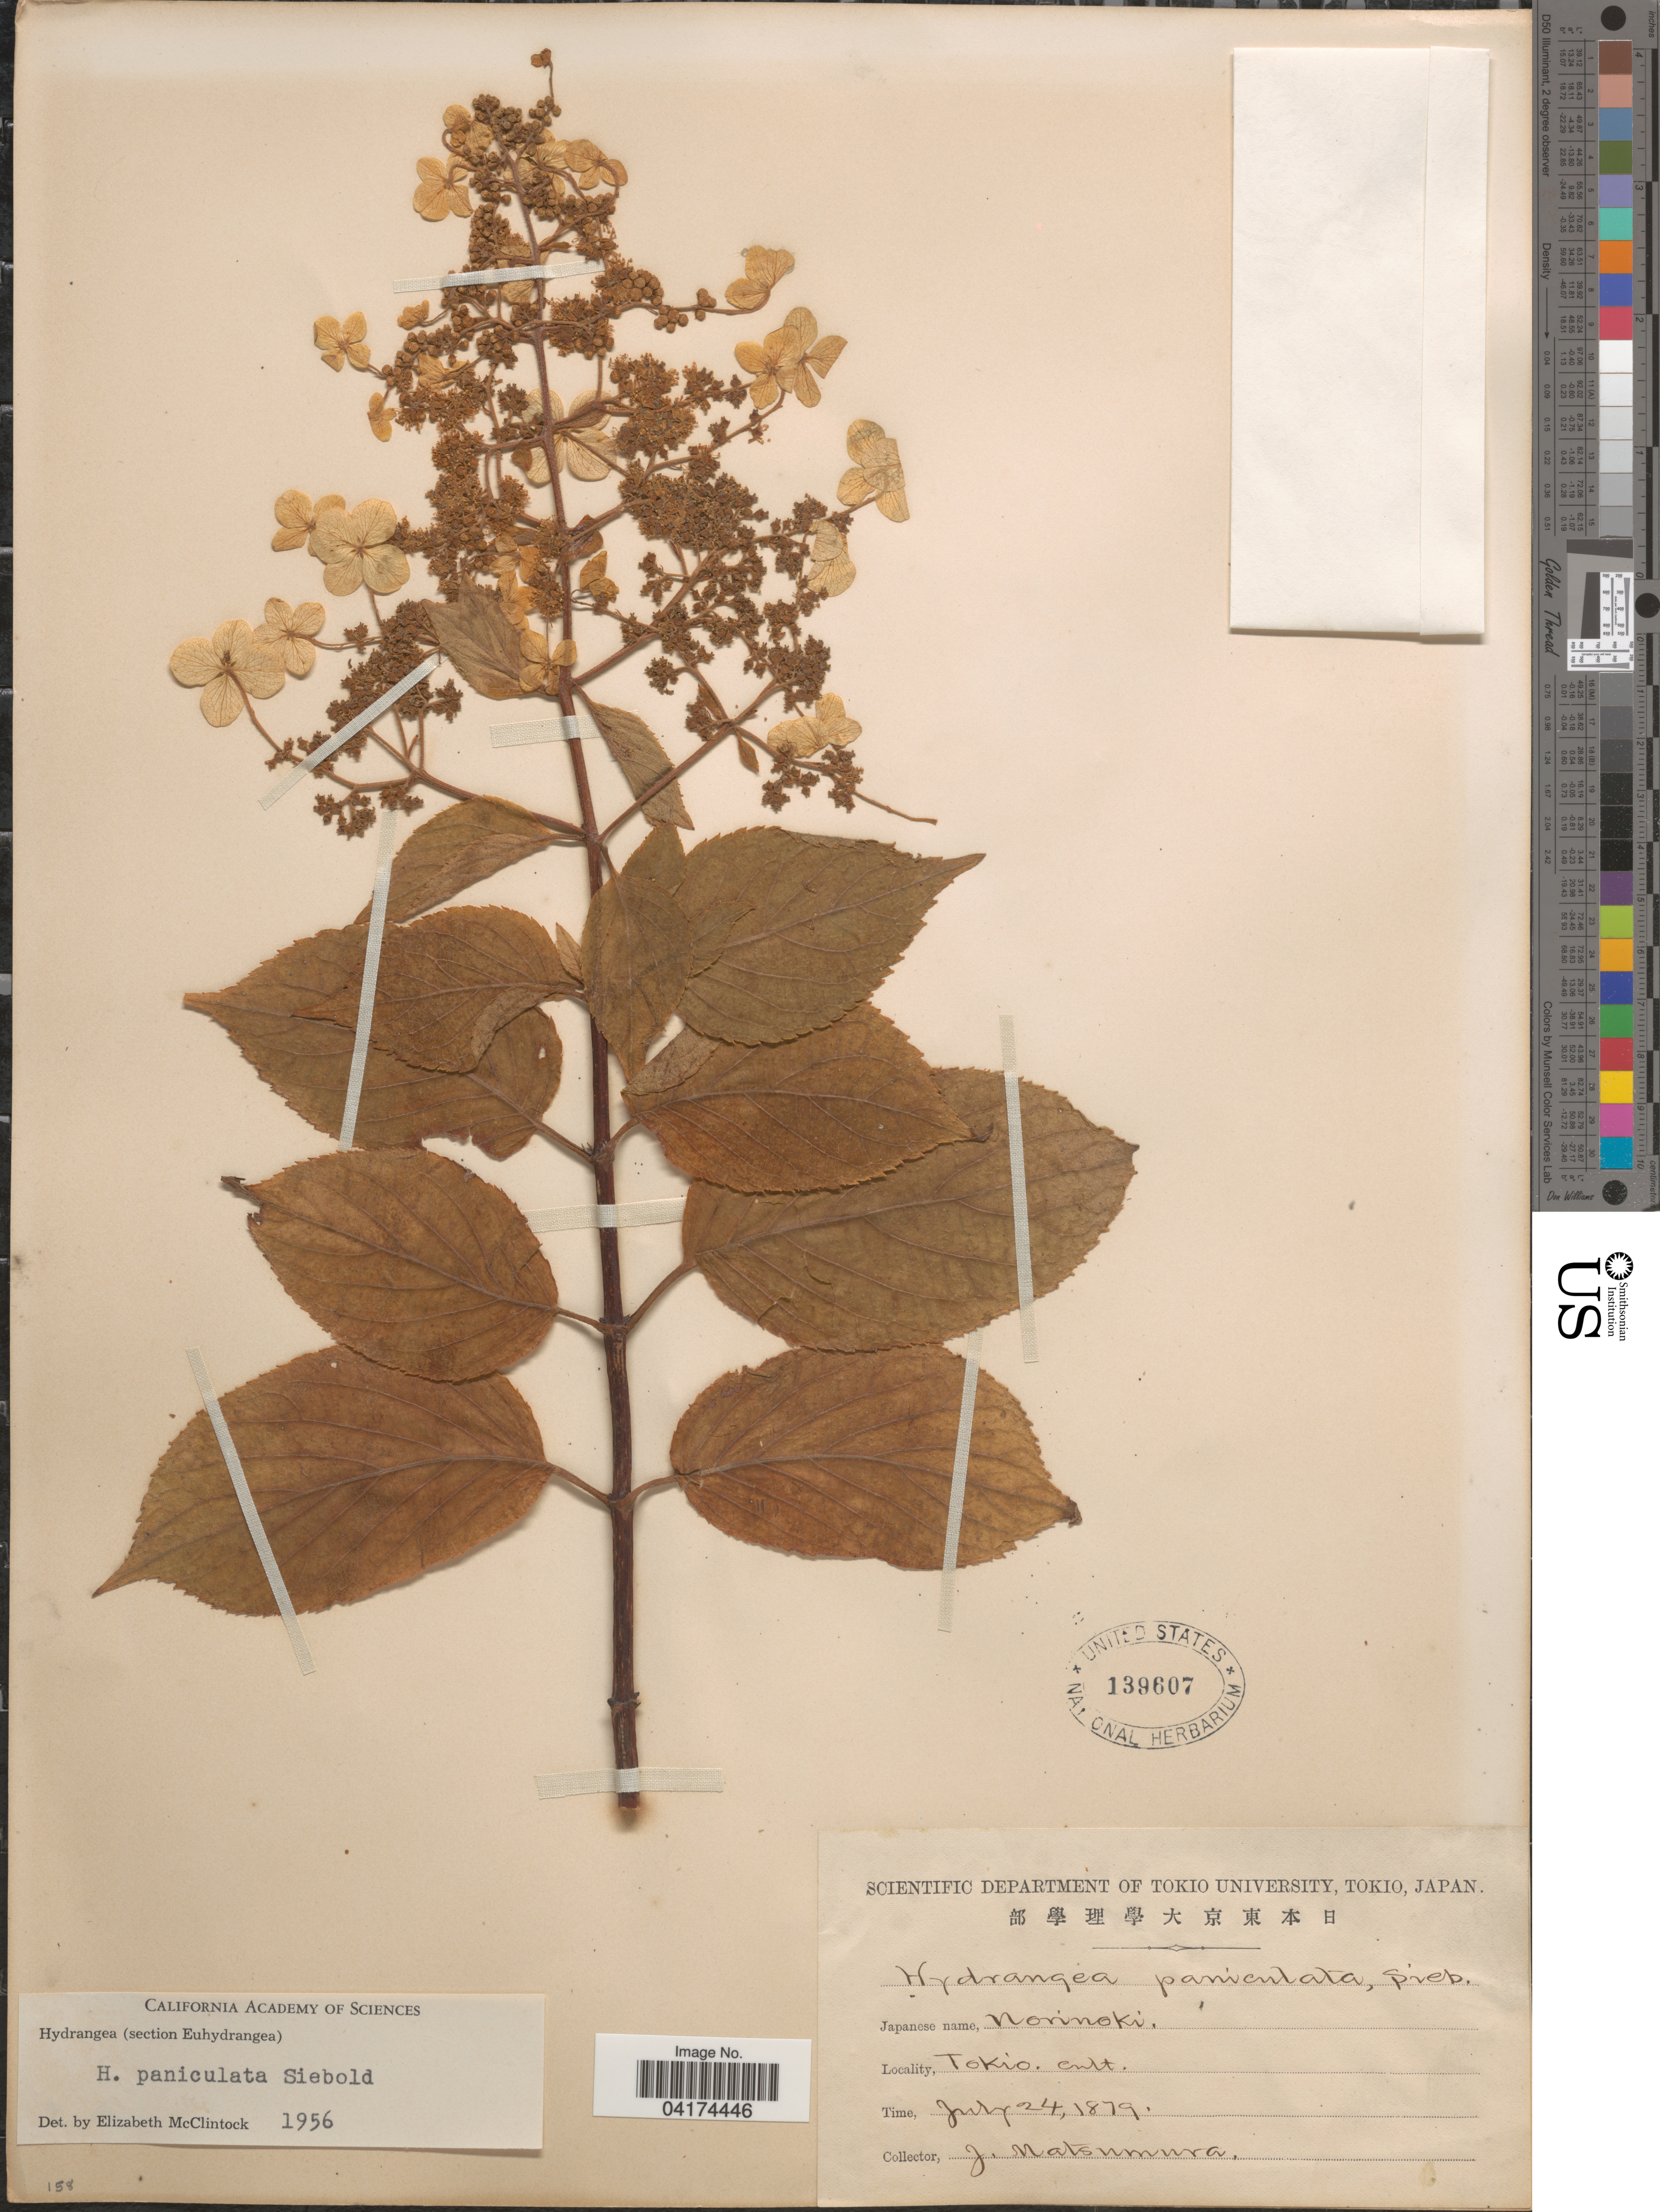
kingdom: Plantae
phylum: Tracheophyta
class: Magnoliopsida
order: Cornales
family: Hydrangeaceae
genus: Hydrangea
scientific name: Hydrangea paniculata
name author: Siebold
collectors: J. Matsumura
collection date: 1879-07-24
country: Japan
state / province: Tokyo, Federal City of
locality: Tokio.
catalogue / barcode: US 139607